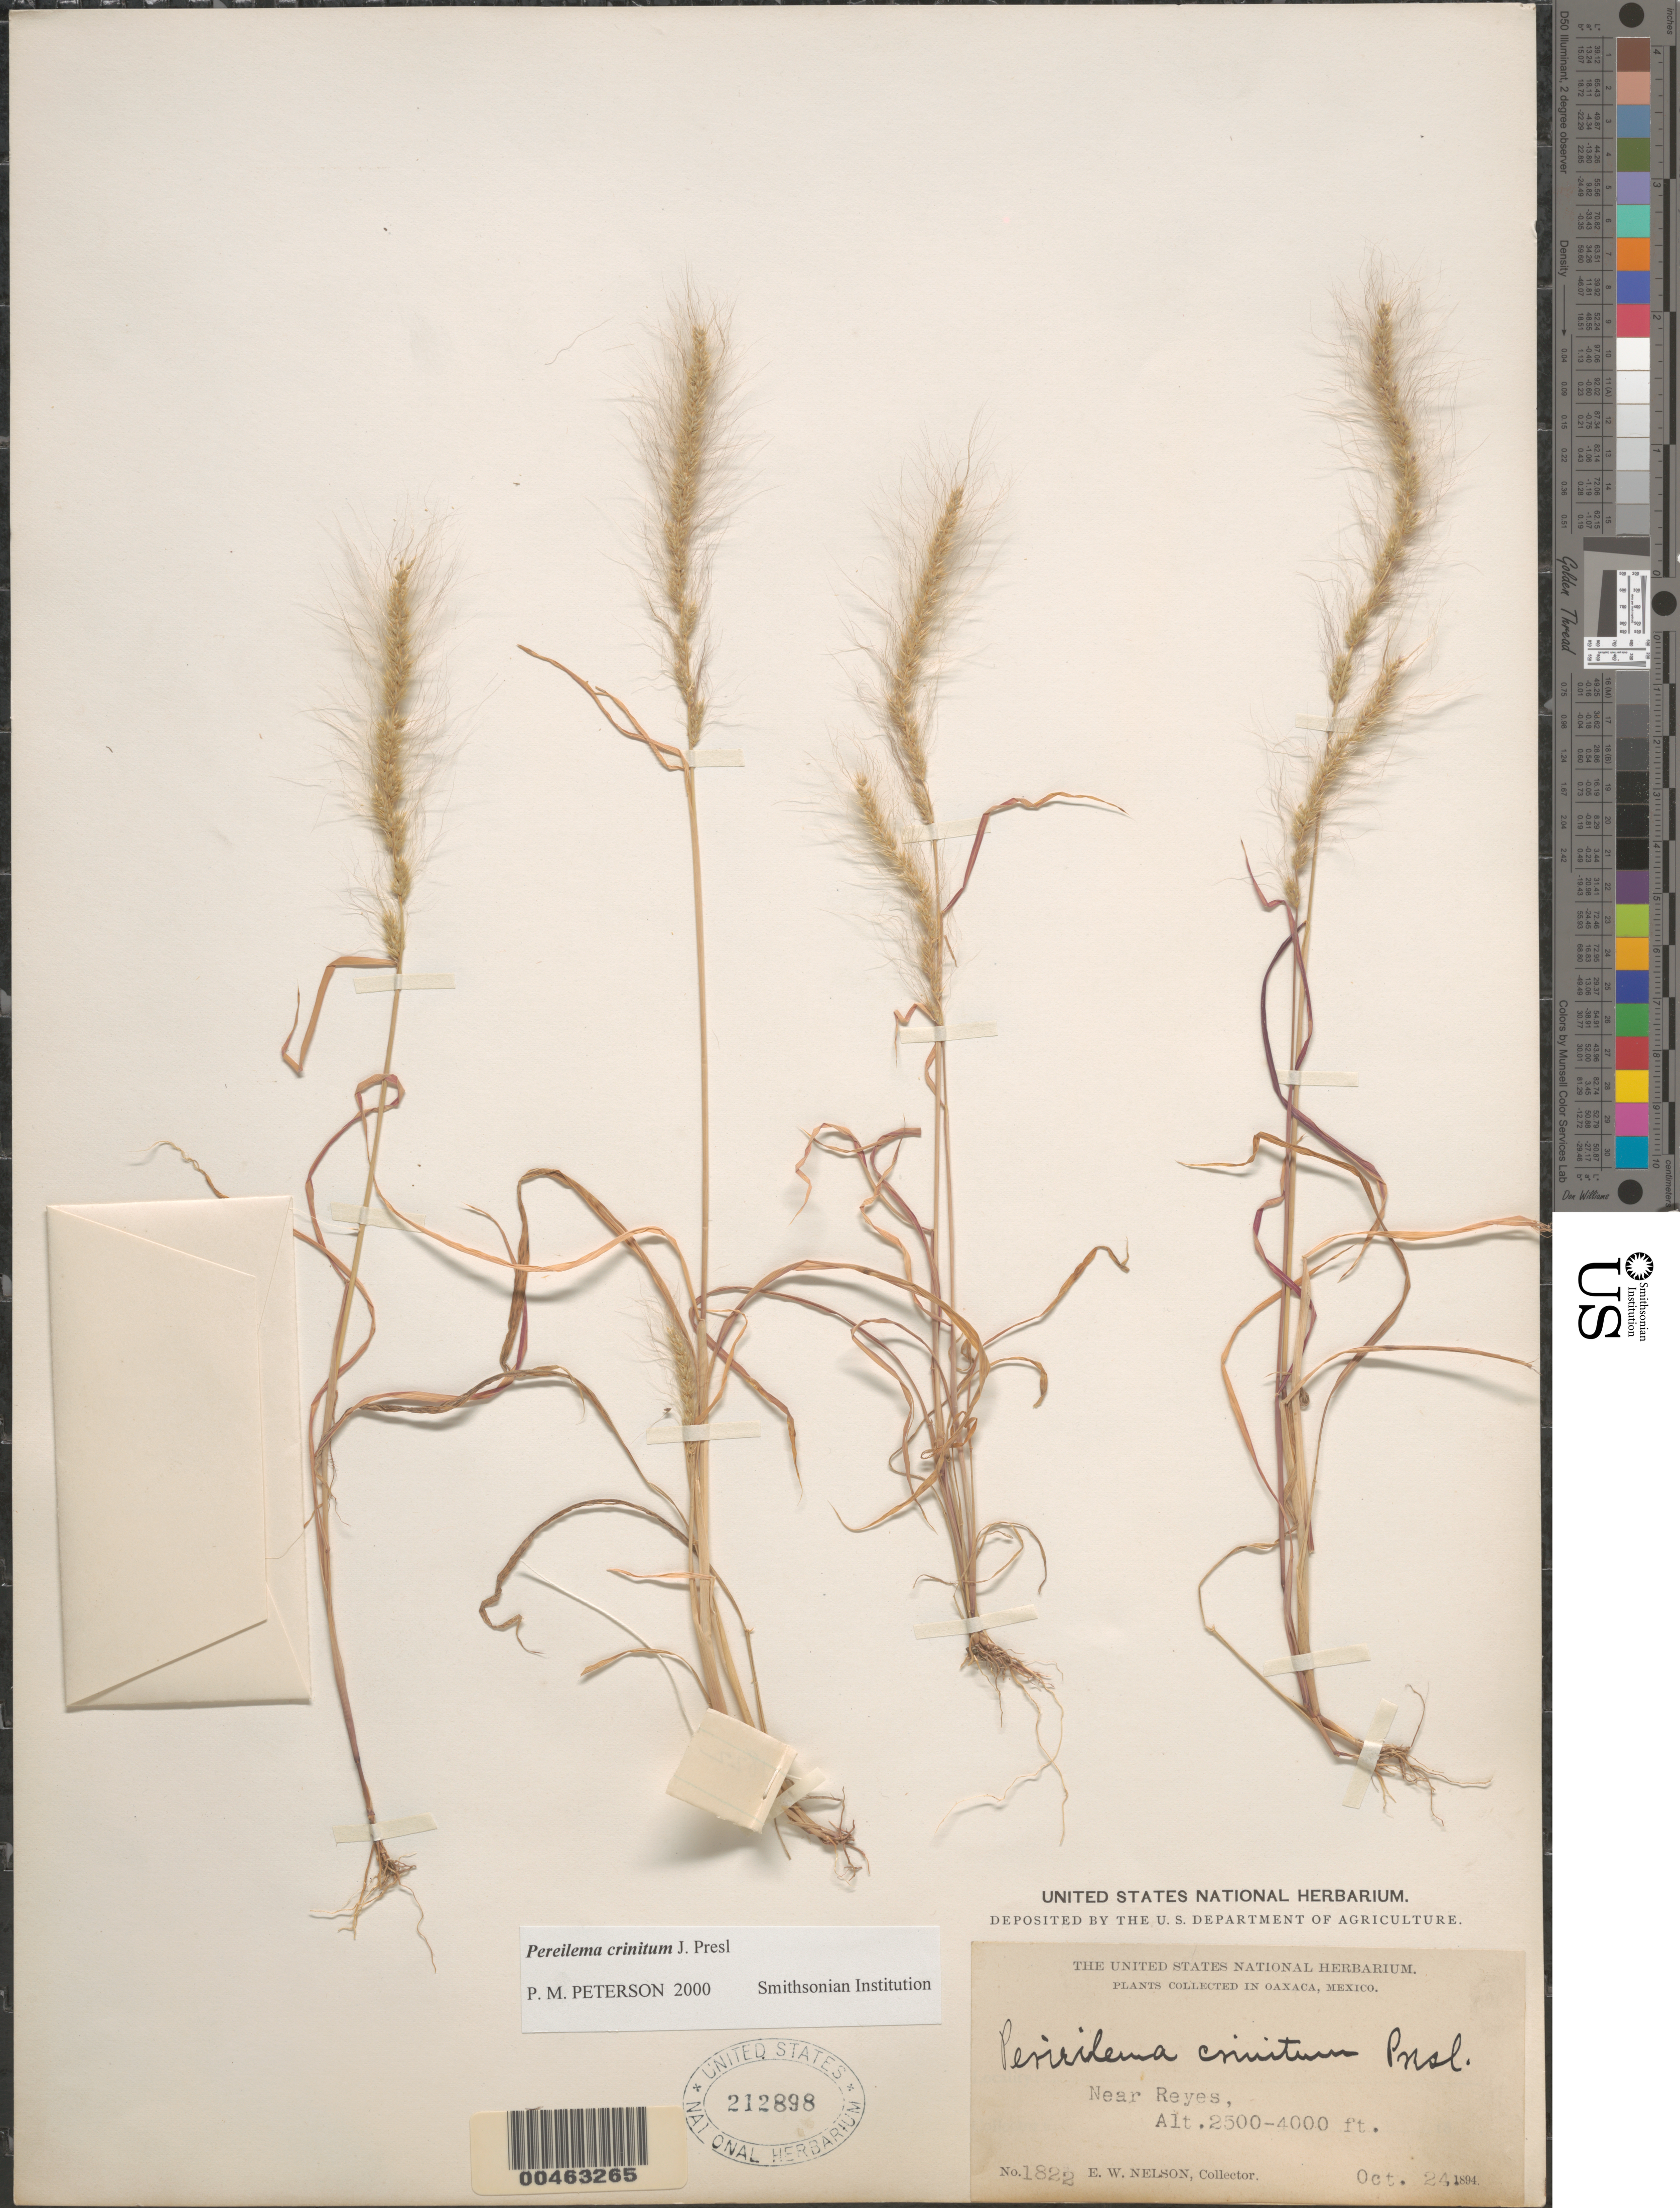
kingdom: Plantae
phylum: Tracheophyta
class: Liliopsida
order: Poales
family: Poaceae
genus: Pereilema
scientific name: Pereilema crinitum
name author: J. Presl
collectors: E. W. Nelson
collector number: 1822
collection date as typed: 24 Oct 1894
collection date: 1894-10-24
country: Mexico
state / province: Oaxaca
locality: Near Reyes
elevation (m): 762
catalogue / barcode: US 212898